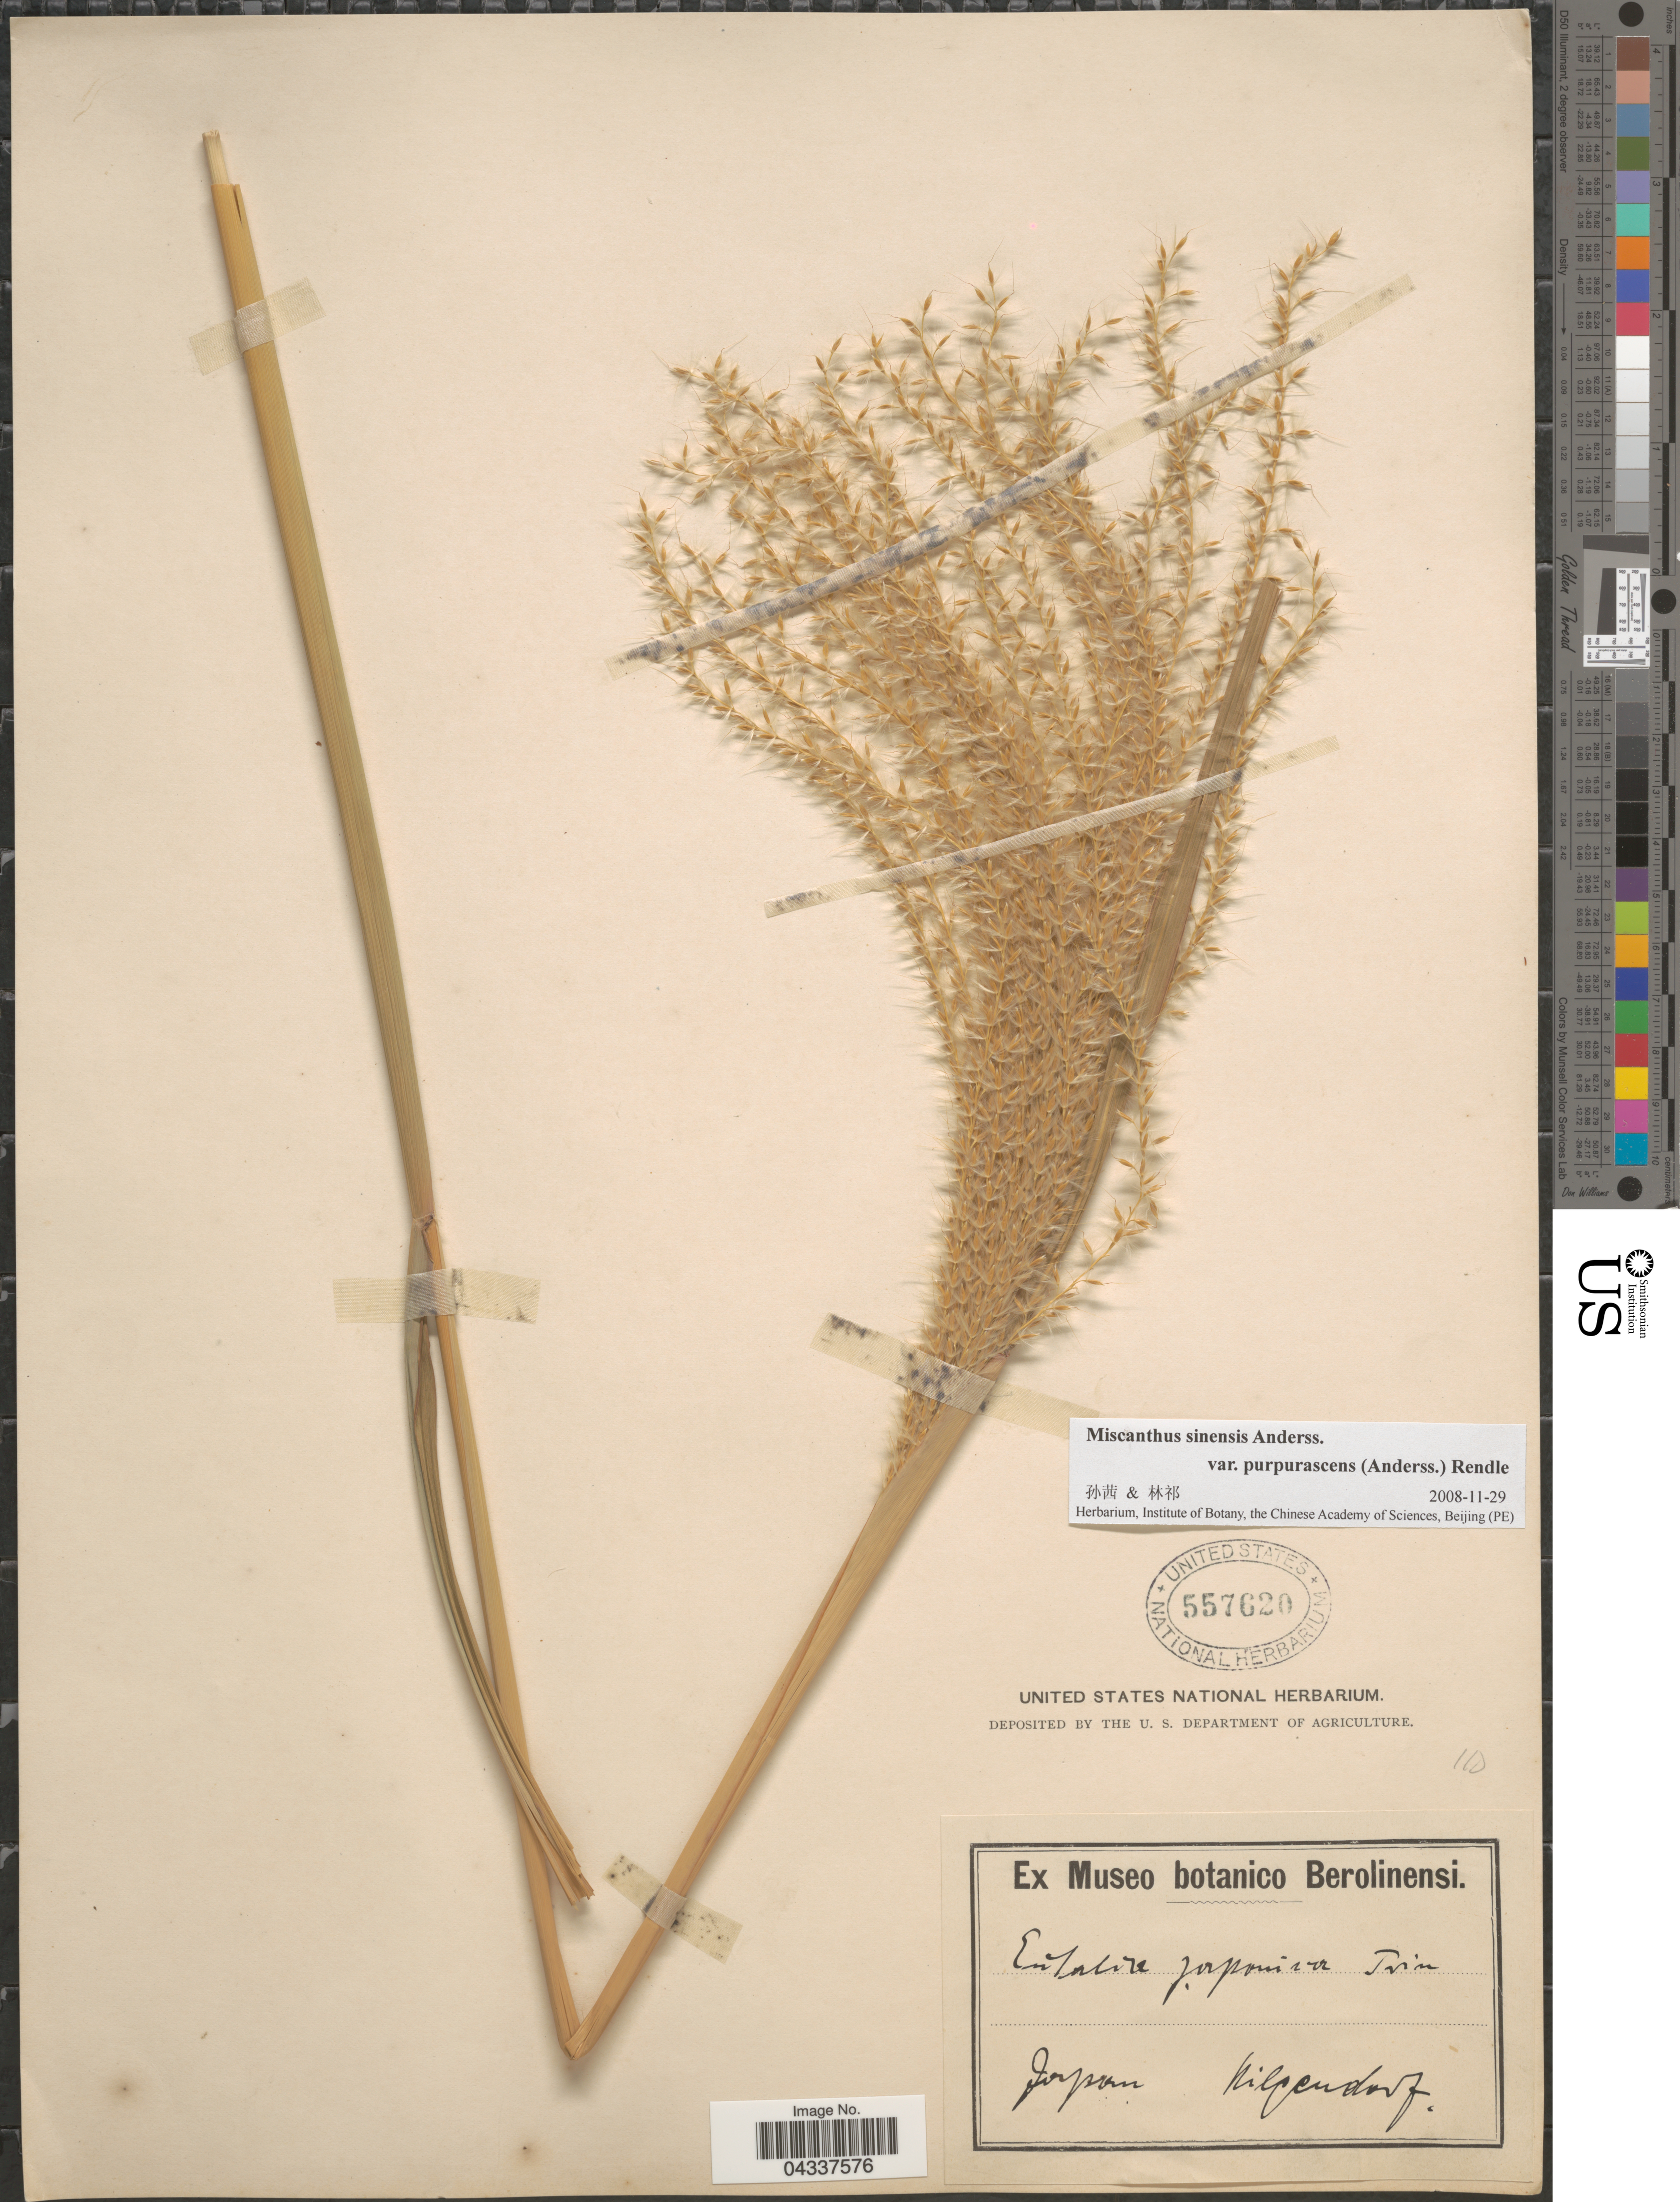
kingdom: Plantae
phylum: Tracheophyta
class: Liliopsida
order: Poales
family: Poaceae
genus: Miscanthus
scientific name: Miscanthus sinensis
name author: Andersson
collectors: Nilgendorf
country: Japan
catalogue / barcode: US 557620